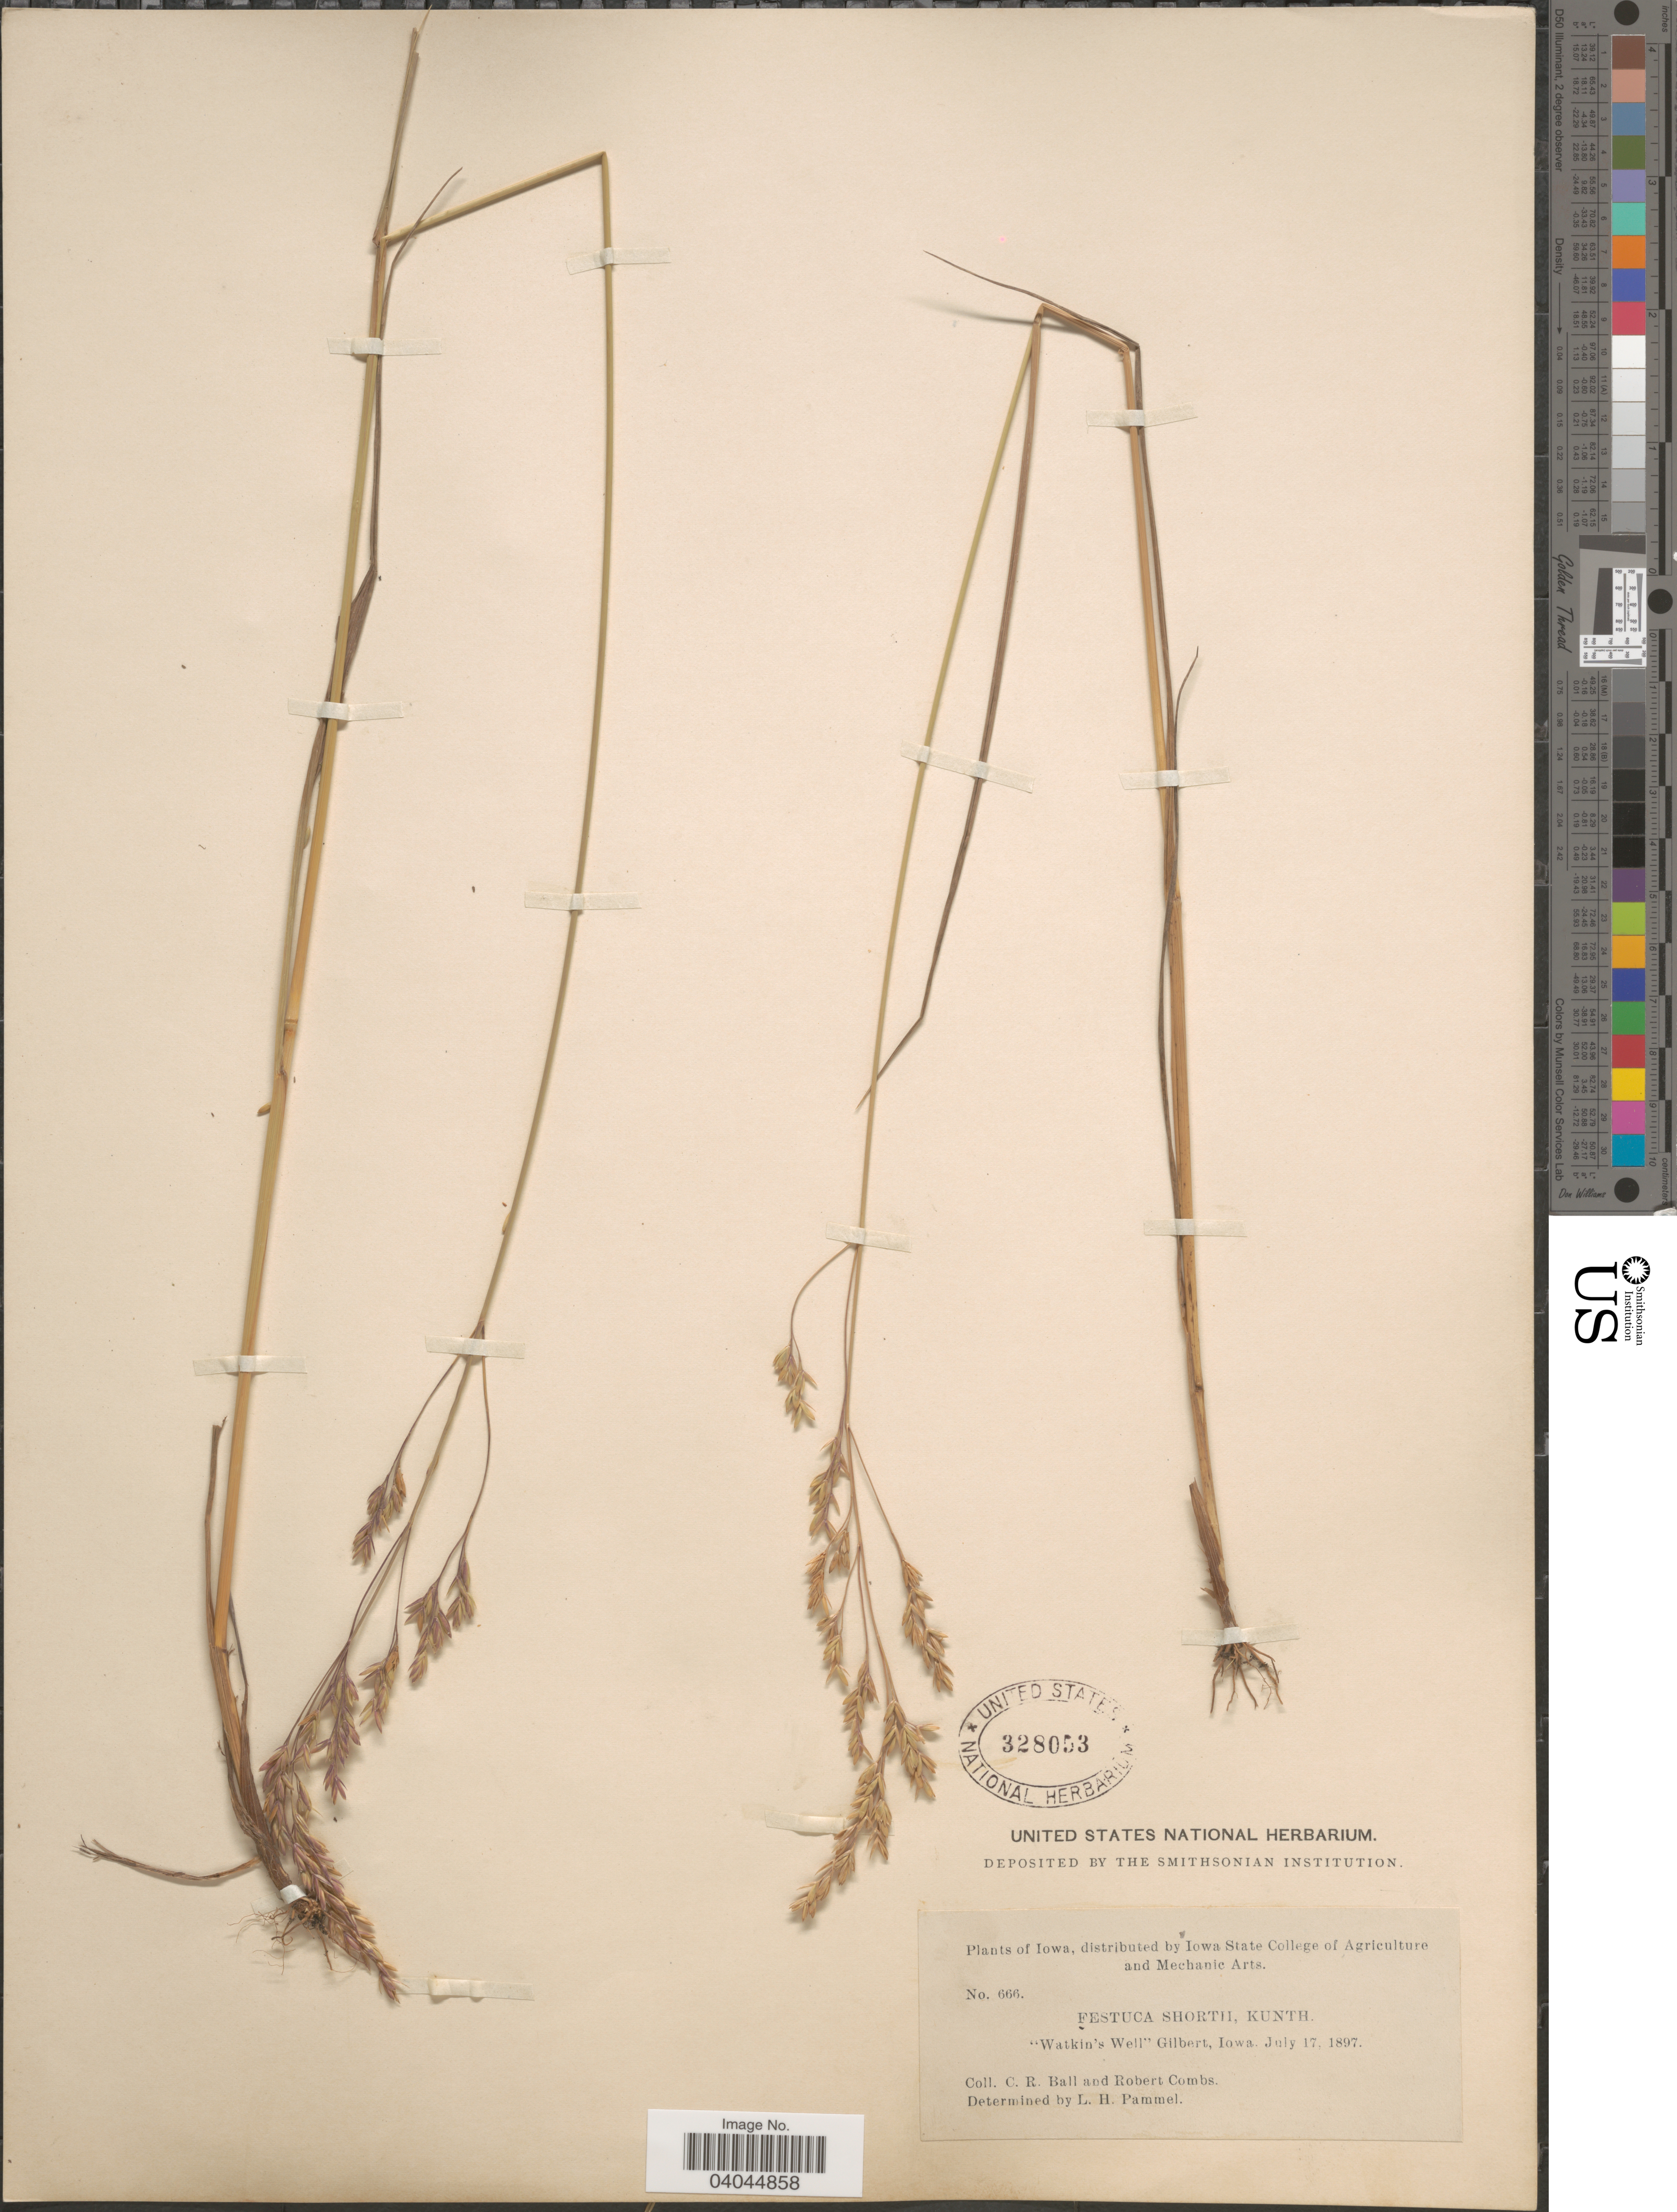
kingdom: Plantae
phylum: Tracheophyta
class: Liliopsida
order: Poales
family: Poaceae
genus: Festuca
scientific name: Festuca paradoxa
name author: Desv.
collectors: C. R. Ball & R. Combs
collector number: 666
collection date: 1897-07-17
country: United States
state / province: Iowa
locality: Watkin's Well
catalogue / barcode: US 328053